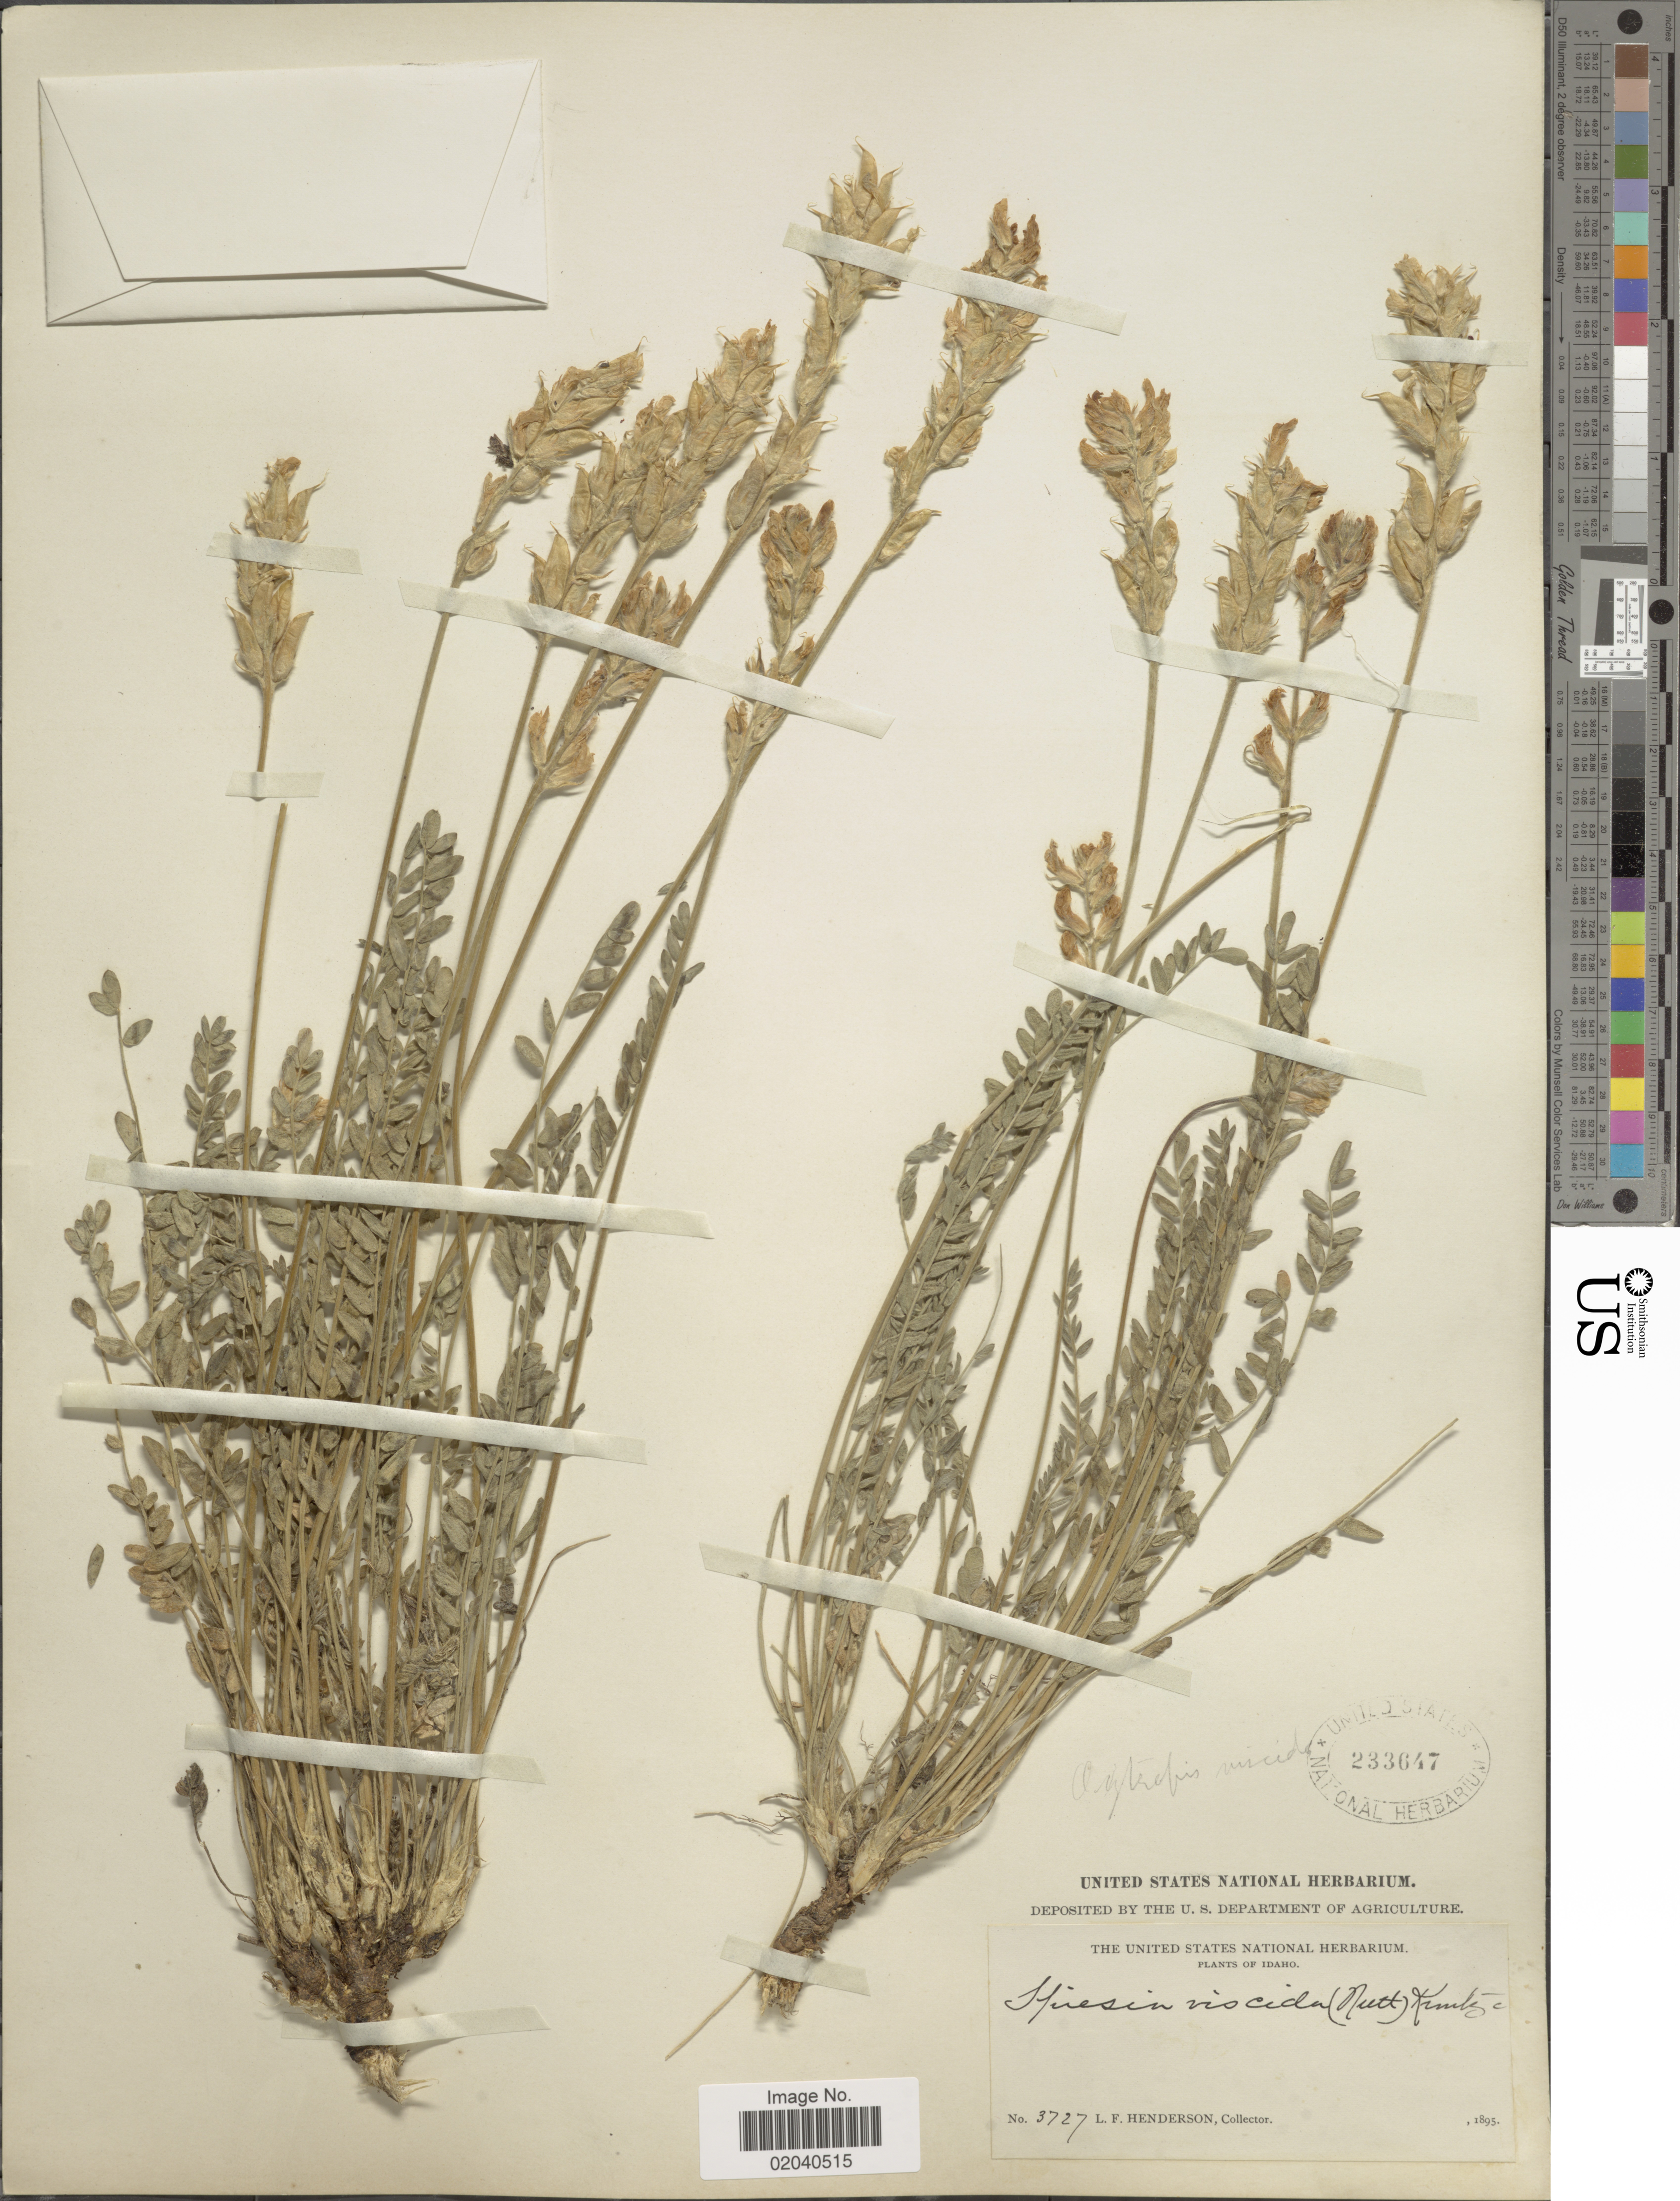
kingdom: Plantae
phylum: Tracheophyta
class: Magnoliopsida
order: Fabales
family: Fabaceae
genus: Oxytropis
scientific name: Oxytropis viscida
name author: Nutt.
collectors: L. Henderson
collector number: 3727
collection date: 1895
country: United States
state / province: Idaho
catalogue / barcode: US 233647